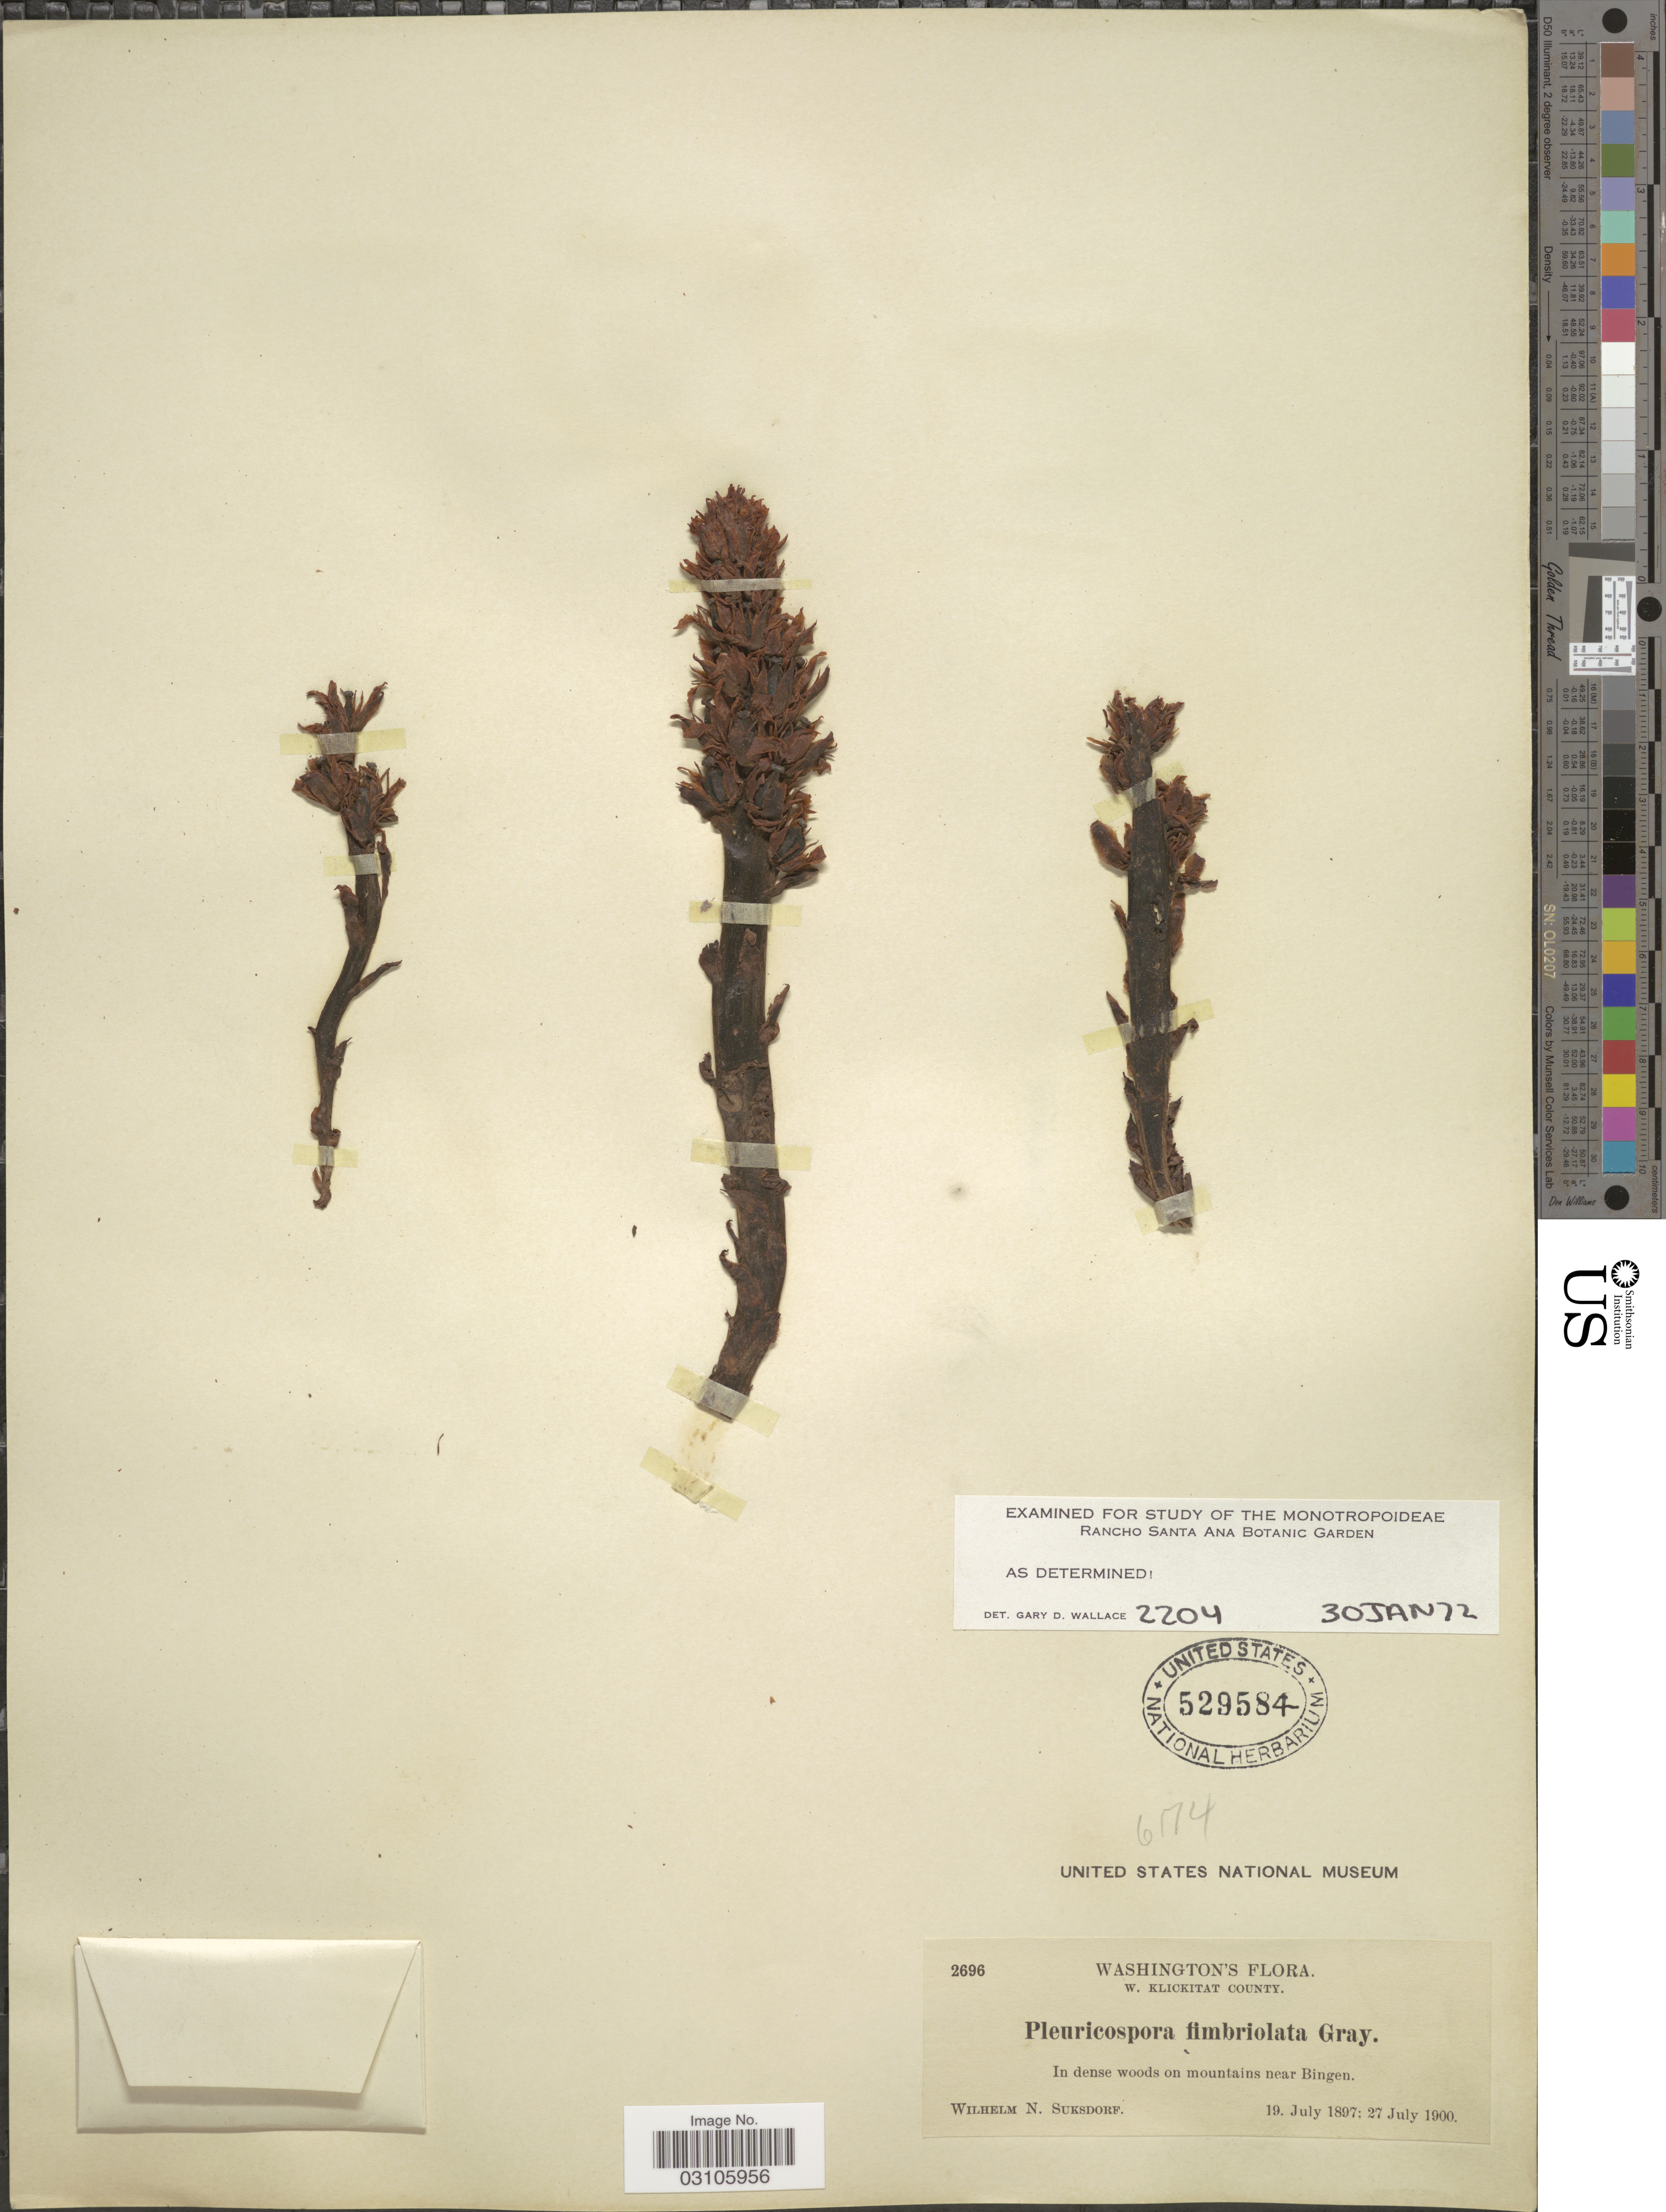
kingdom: Plantae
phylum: Tracheophyta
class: Magnoliopsida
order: Ericales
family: Ericaceae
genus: Pleuricospora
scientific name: Pleuricospora sp.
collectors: W. N. Suksdorf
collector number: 2696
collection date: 1897-07-19/1900-07-27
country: United States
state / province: Washington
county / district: Klickitat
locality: W. Klickitat County. On mountains near Bingen.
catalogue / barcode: US 529584